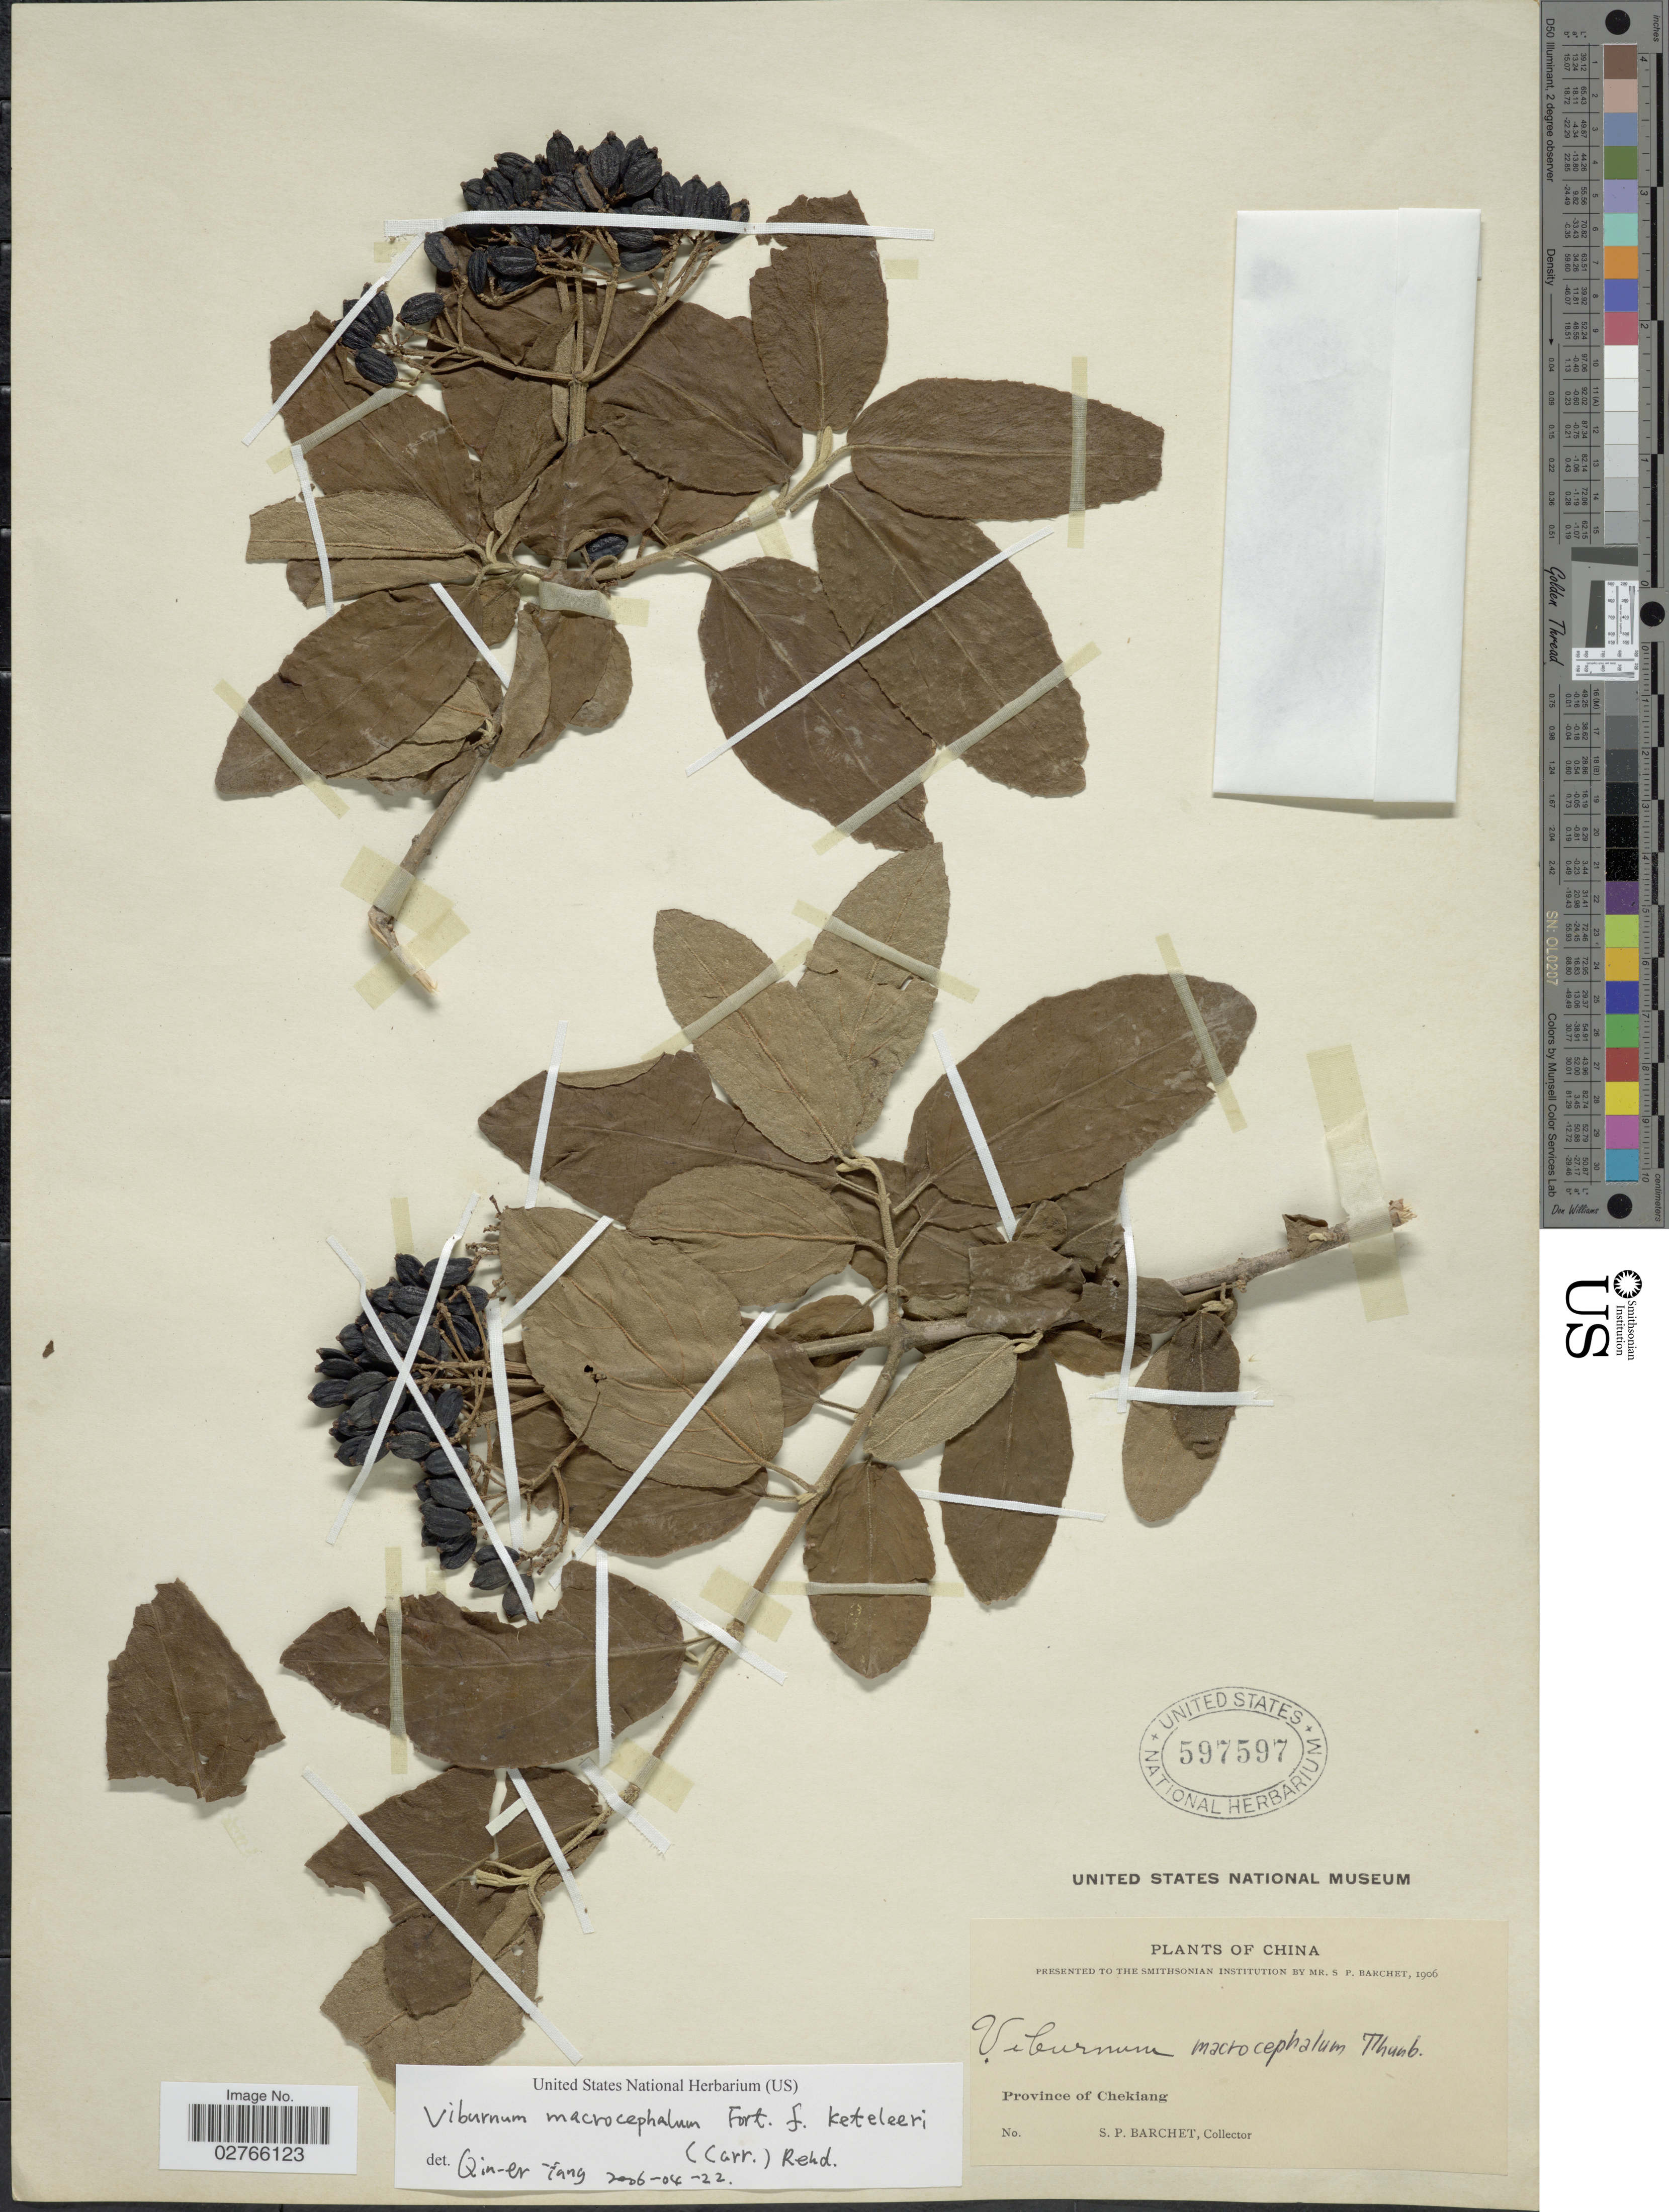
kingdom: Plantae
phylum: Tracheophyta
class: Magnoliopsida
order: Dipsacales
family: Viburnaceae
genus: Viburnum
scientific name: Viburnum macrocephalum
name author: Fortune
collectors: S. P. Barchet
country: China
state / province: Zhejiang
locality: Province of Chekiang.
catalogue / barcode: US 597597